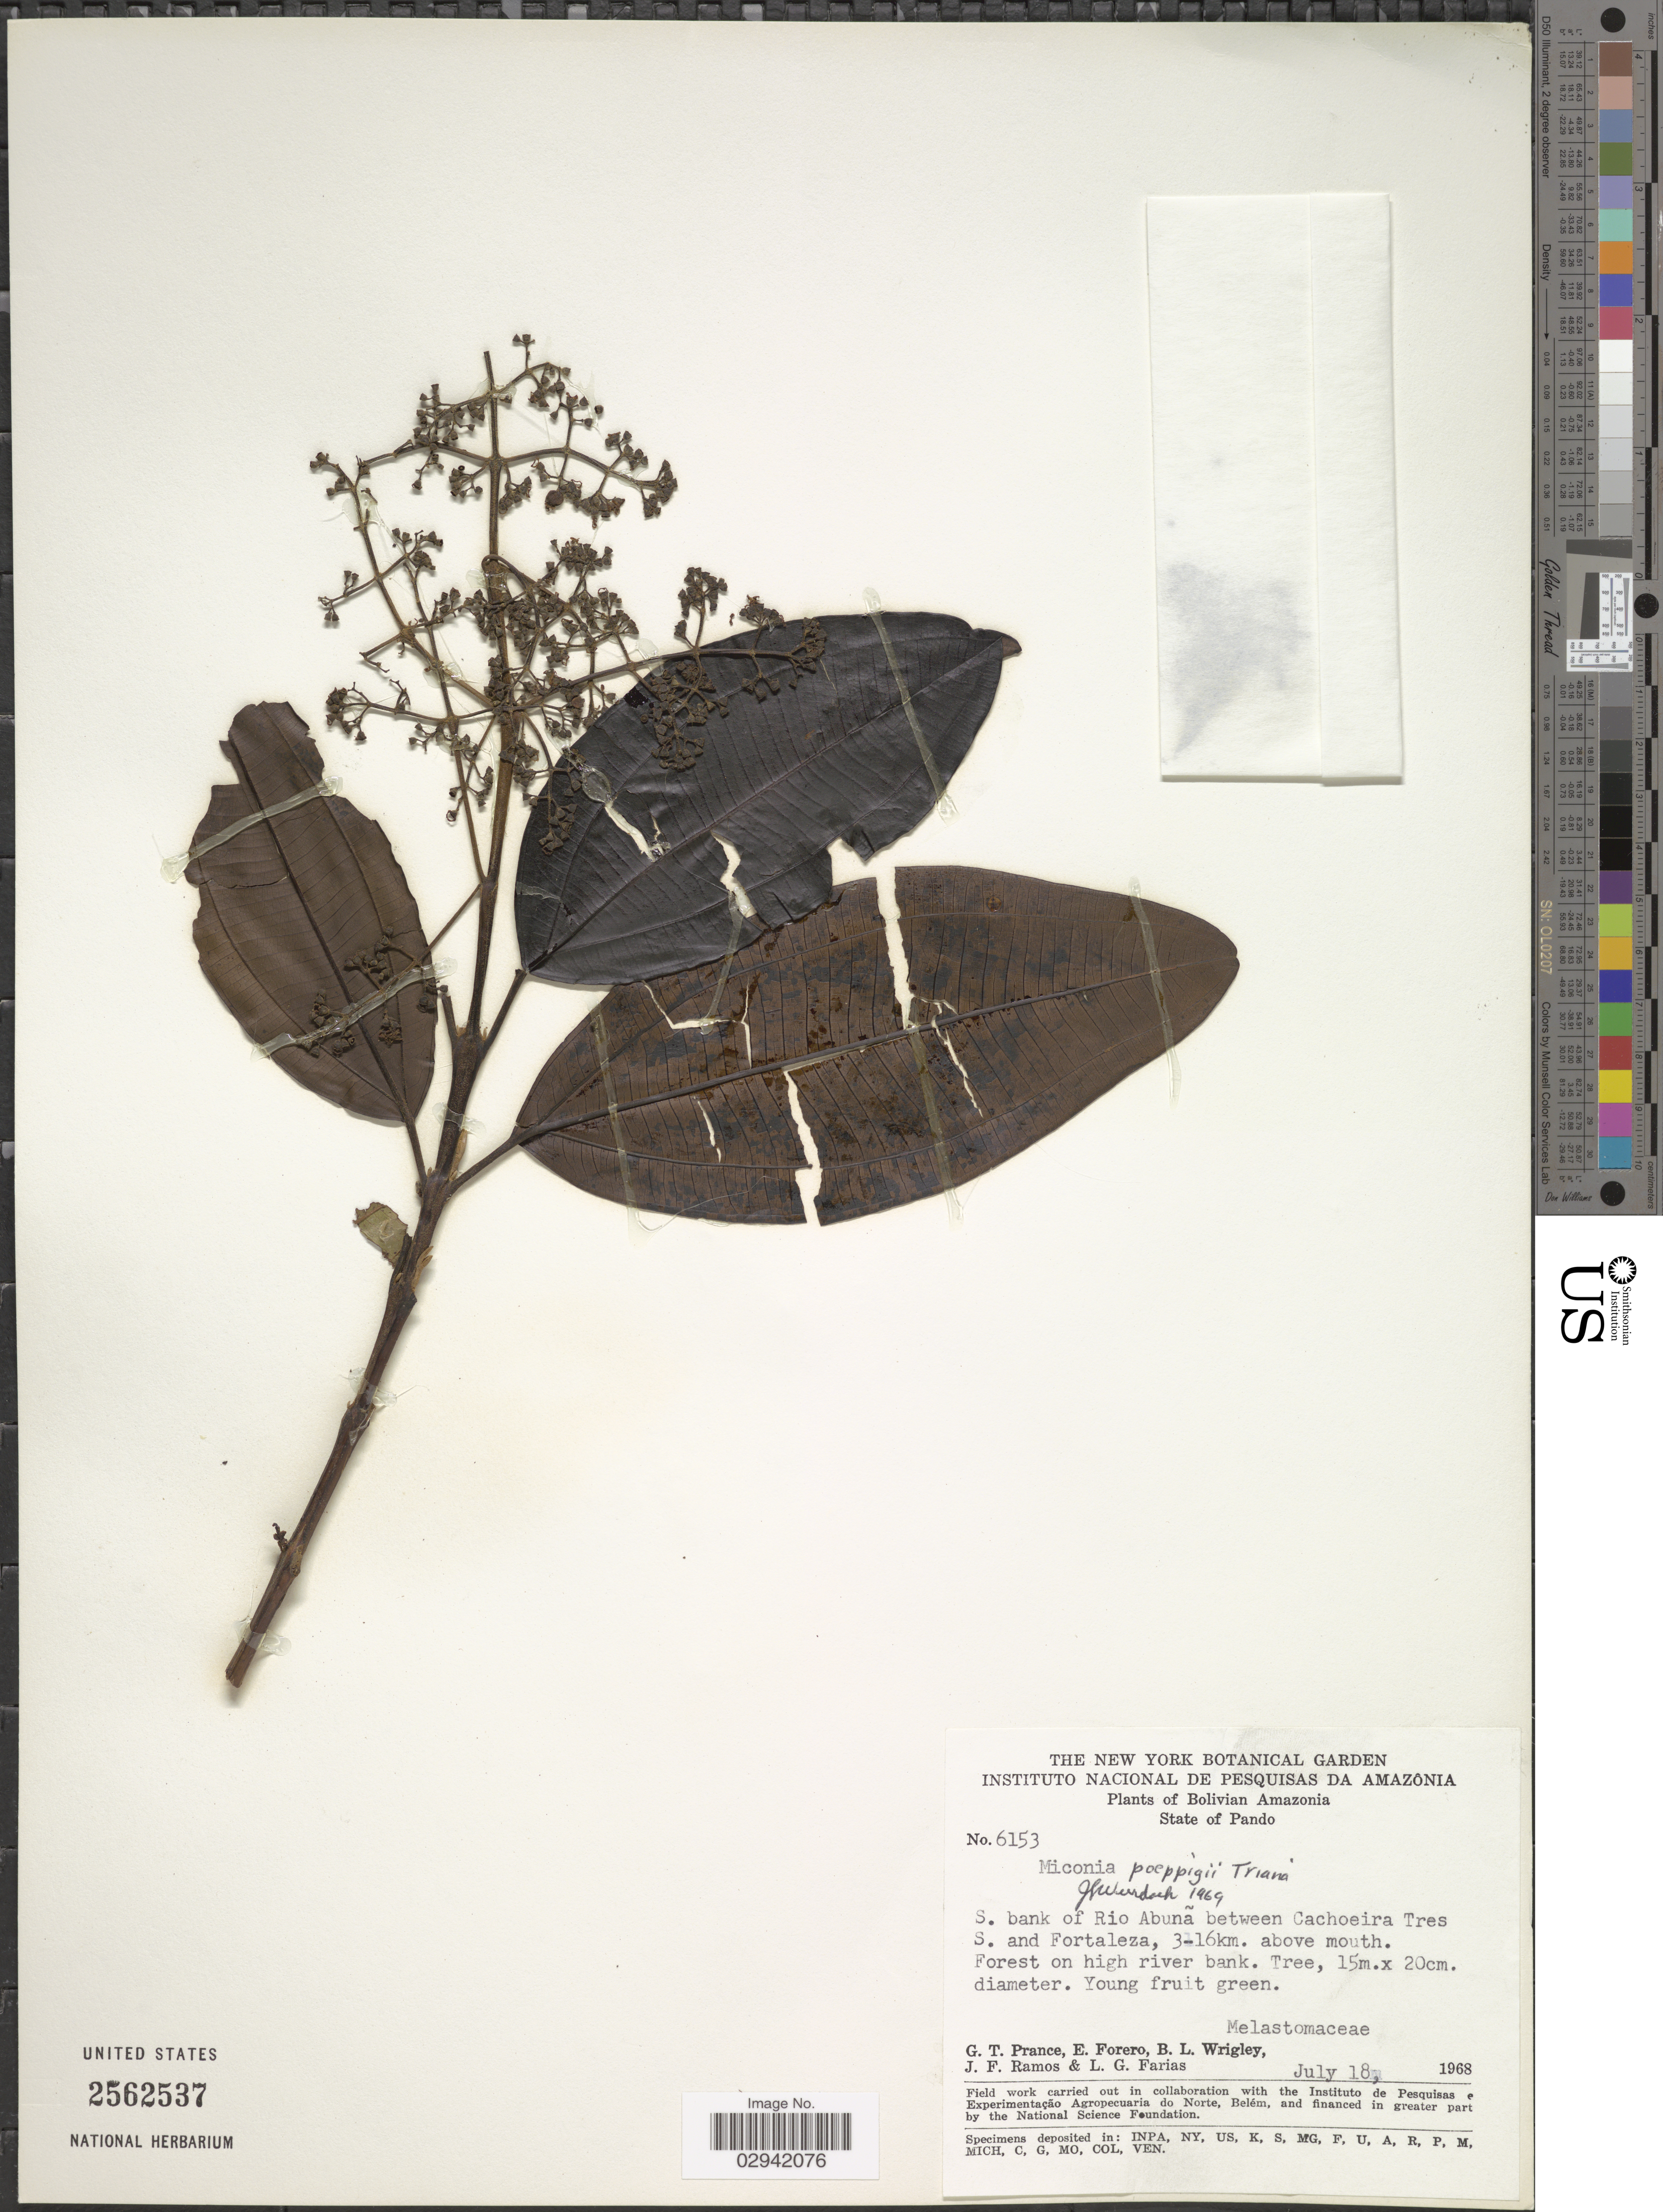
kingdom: Plantae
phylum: Tracheophyta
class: Magnoliopsida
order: Myrtales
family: Melastomataceae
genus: Miconia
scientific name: Miconia poeppigii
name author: Triana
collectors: G. T. Prance, E. Forero, B. L. Wrigley, J. F. Ramos & L. G. Farias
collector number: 6153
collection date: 1968-07-18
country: Bolivia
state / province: Pando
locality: Bolivian Amazonia. S. bank of Rio Abuña between Cachoeira Tres S. and Fortaleza, 3-16km. above mouth.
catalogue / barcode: US 2562537